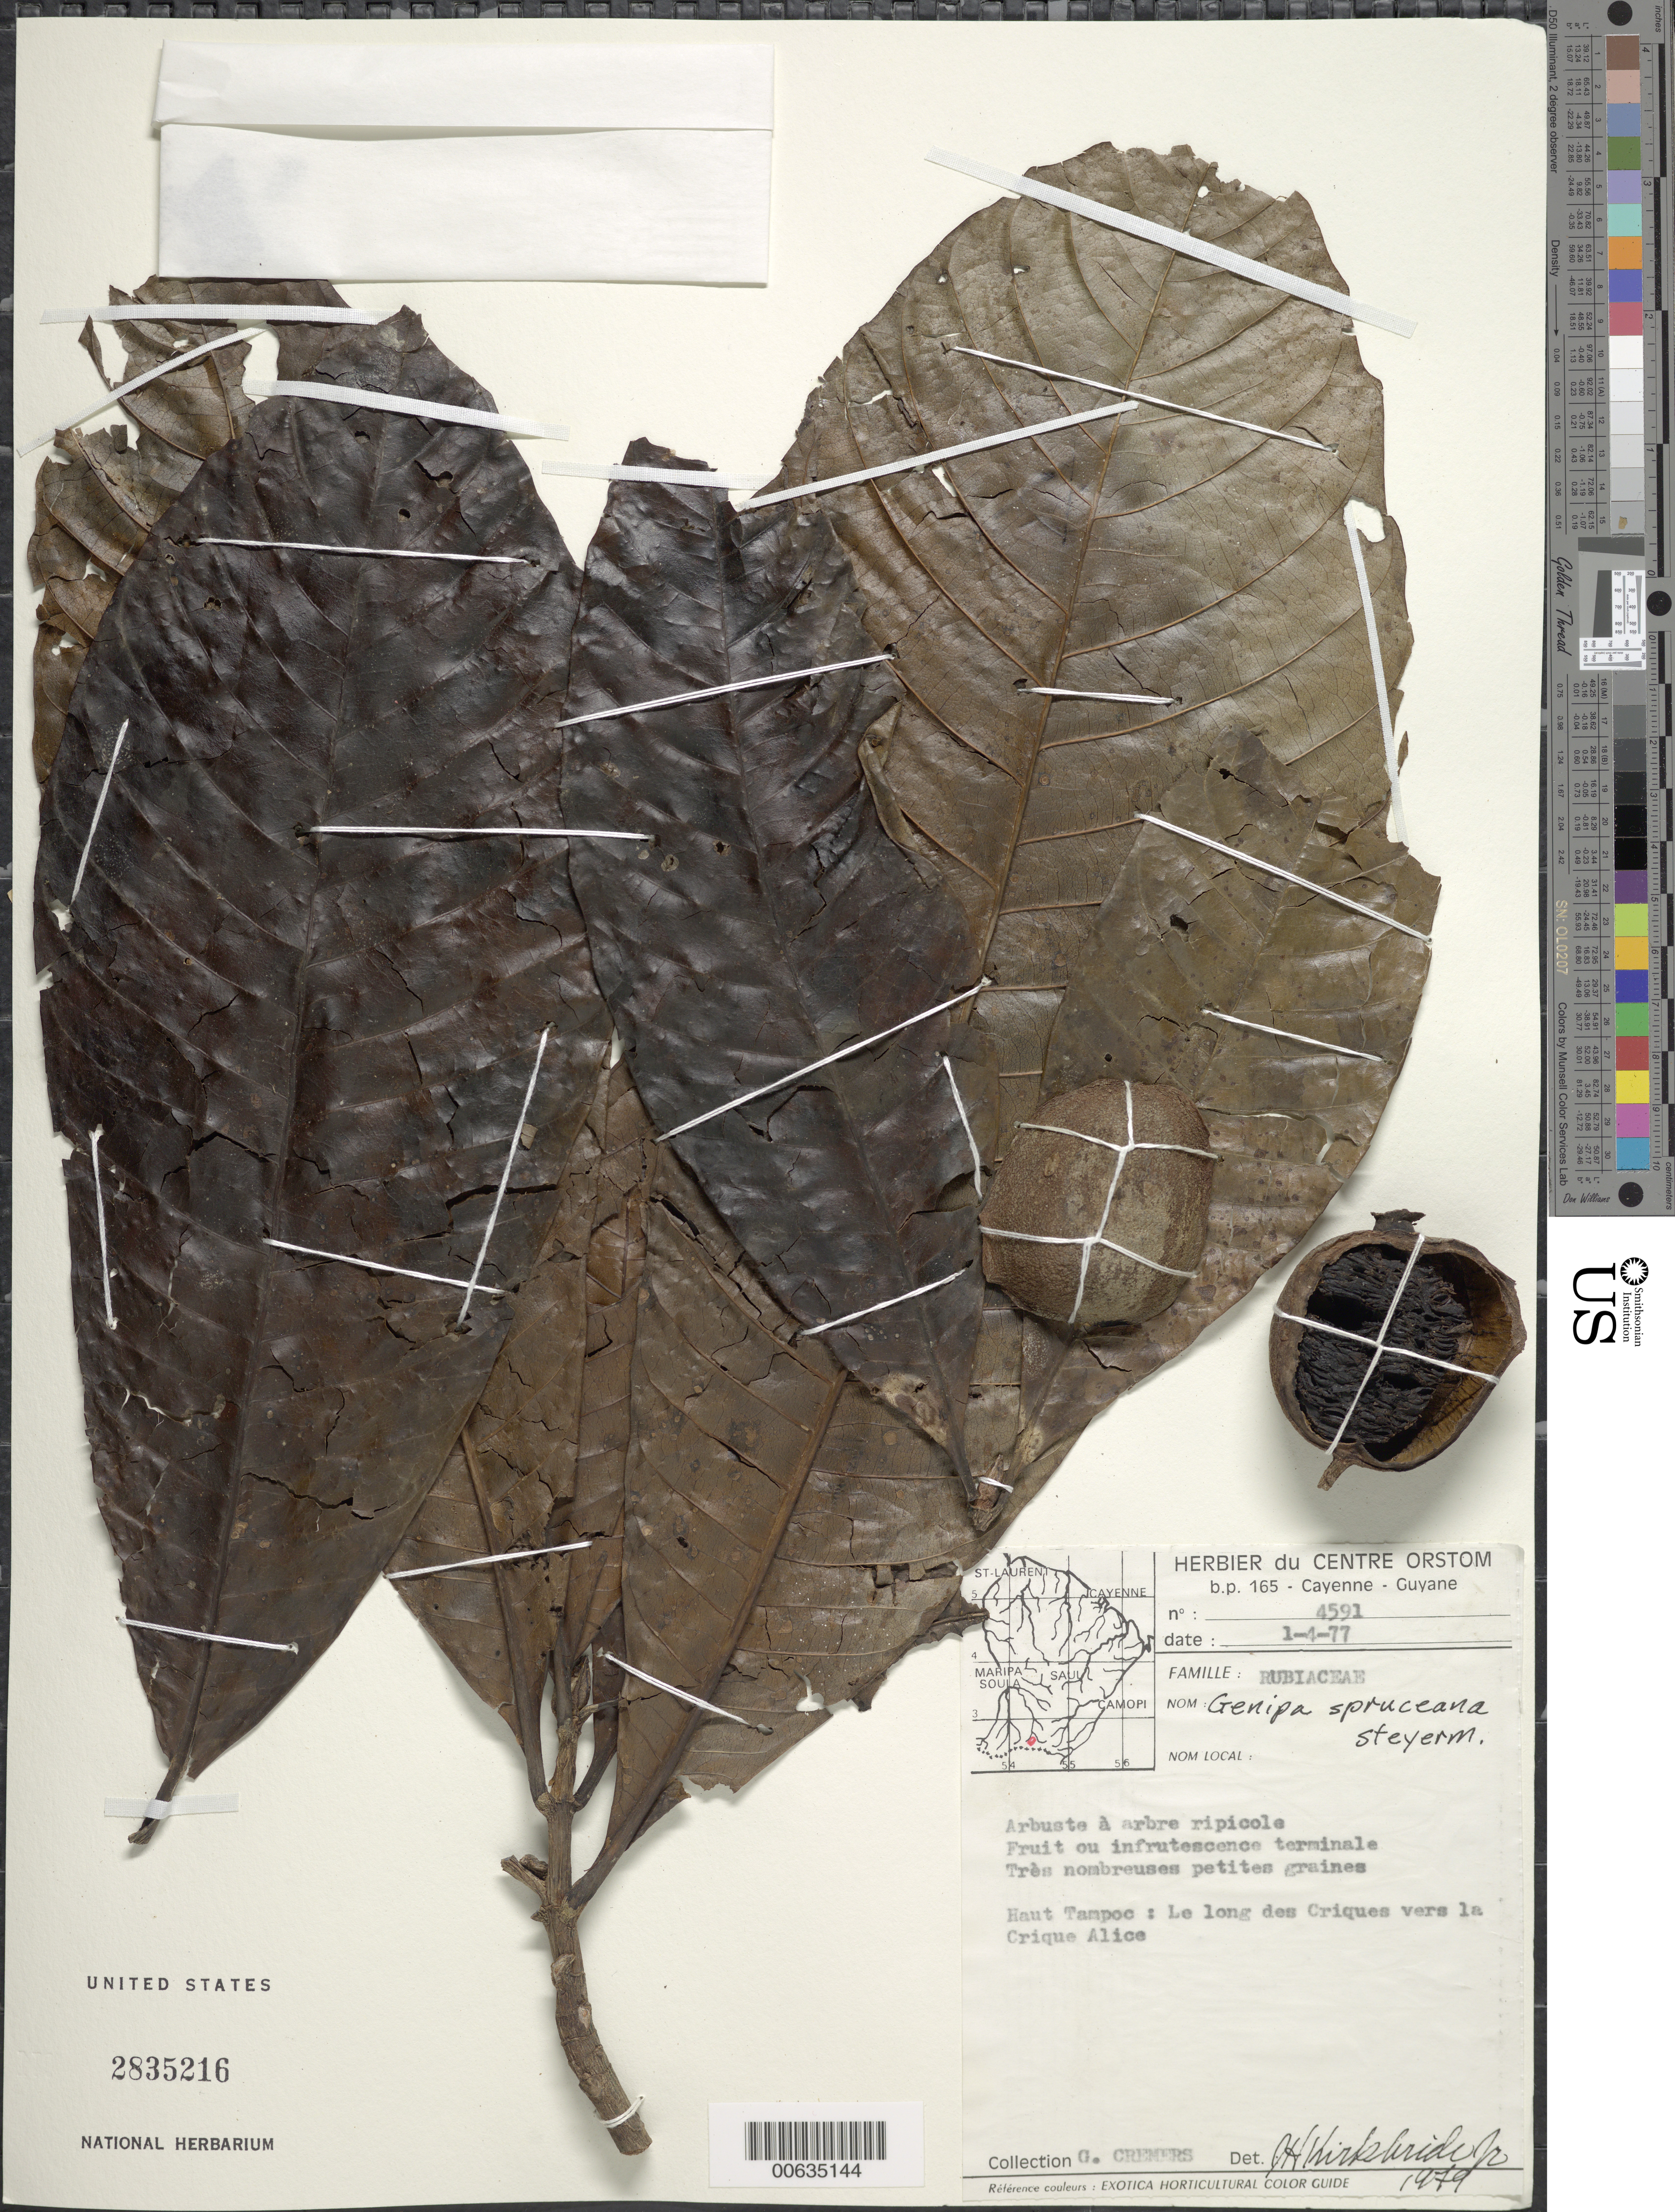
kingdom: Plantae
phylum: Tracheophyta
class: Magnoliopsida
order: Gentianales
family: Rubiaceae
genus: Genipa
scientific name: Genipa spruceana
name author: Steyerm.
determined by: Kirkbride, J. H.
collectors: G. Cremers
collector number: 4591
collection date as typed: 1-Apr-77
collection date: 1977-04-01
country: French Guiana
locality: Haut Tampoc, le long des Criques vers la Crique Alice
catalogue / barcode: US 2835216